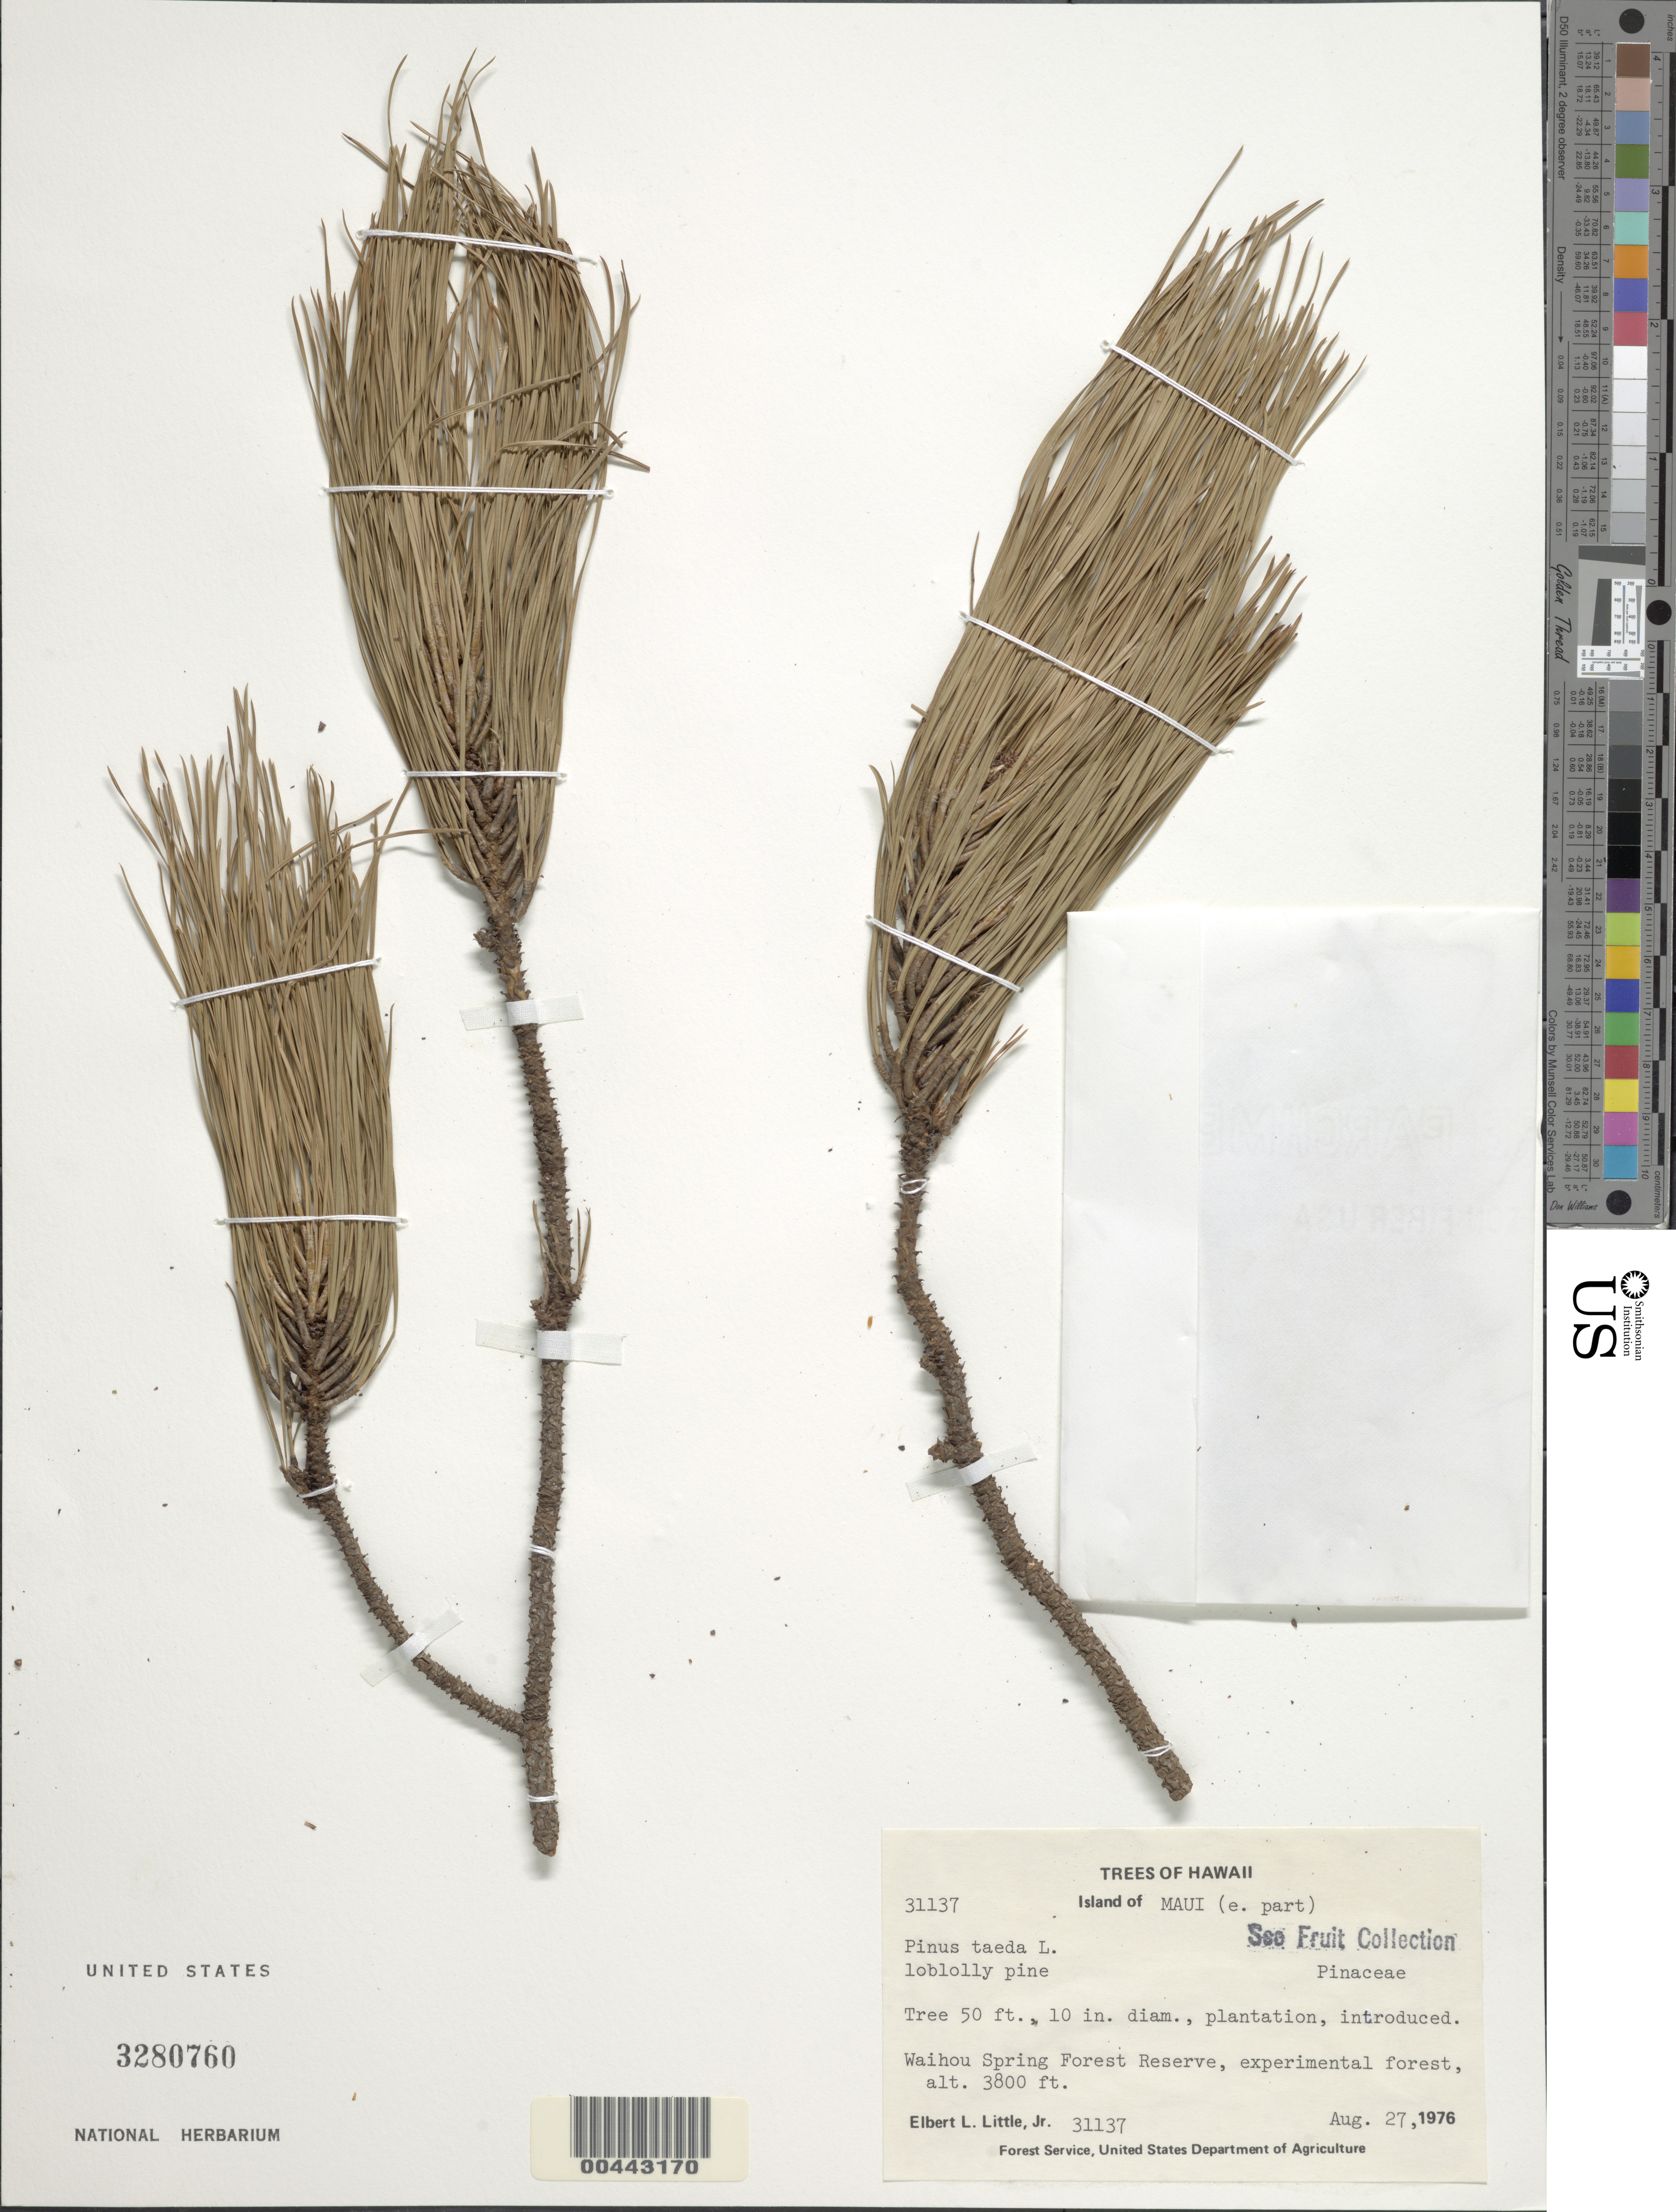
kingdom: Plantae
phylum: Tracheophyta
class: Pinopsida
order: Pinales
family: Pinaceae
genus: Pinus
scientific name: Pinus taeda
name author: L.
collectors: E. L. Little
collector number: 31137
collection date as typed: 27 Aug 1976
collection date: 1976-08-27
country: United States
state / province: Hawaii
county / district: Maui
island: Maui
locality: E part of Maui, Waihou Spring Forest Reserve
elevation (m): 1158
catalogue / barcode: US 3280760